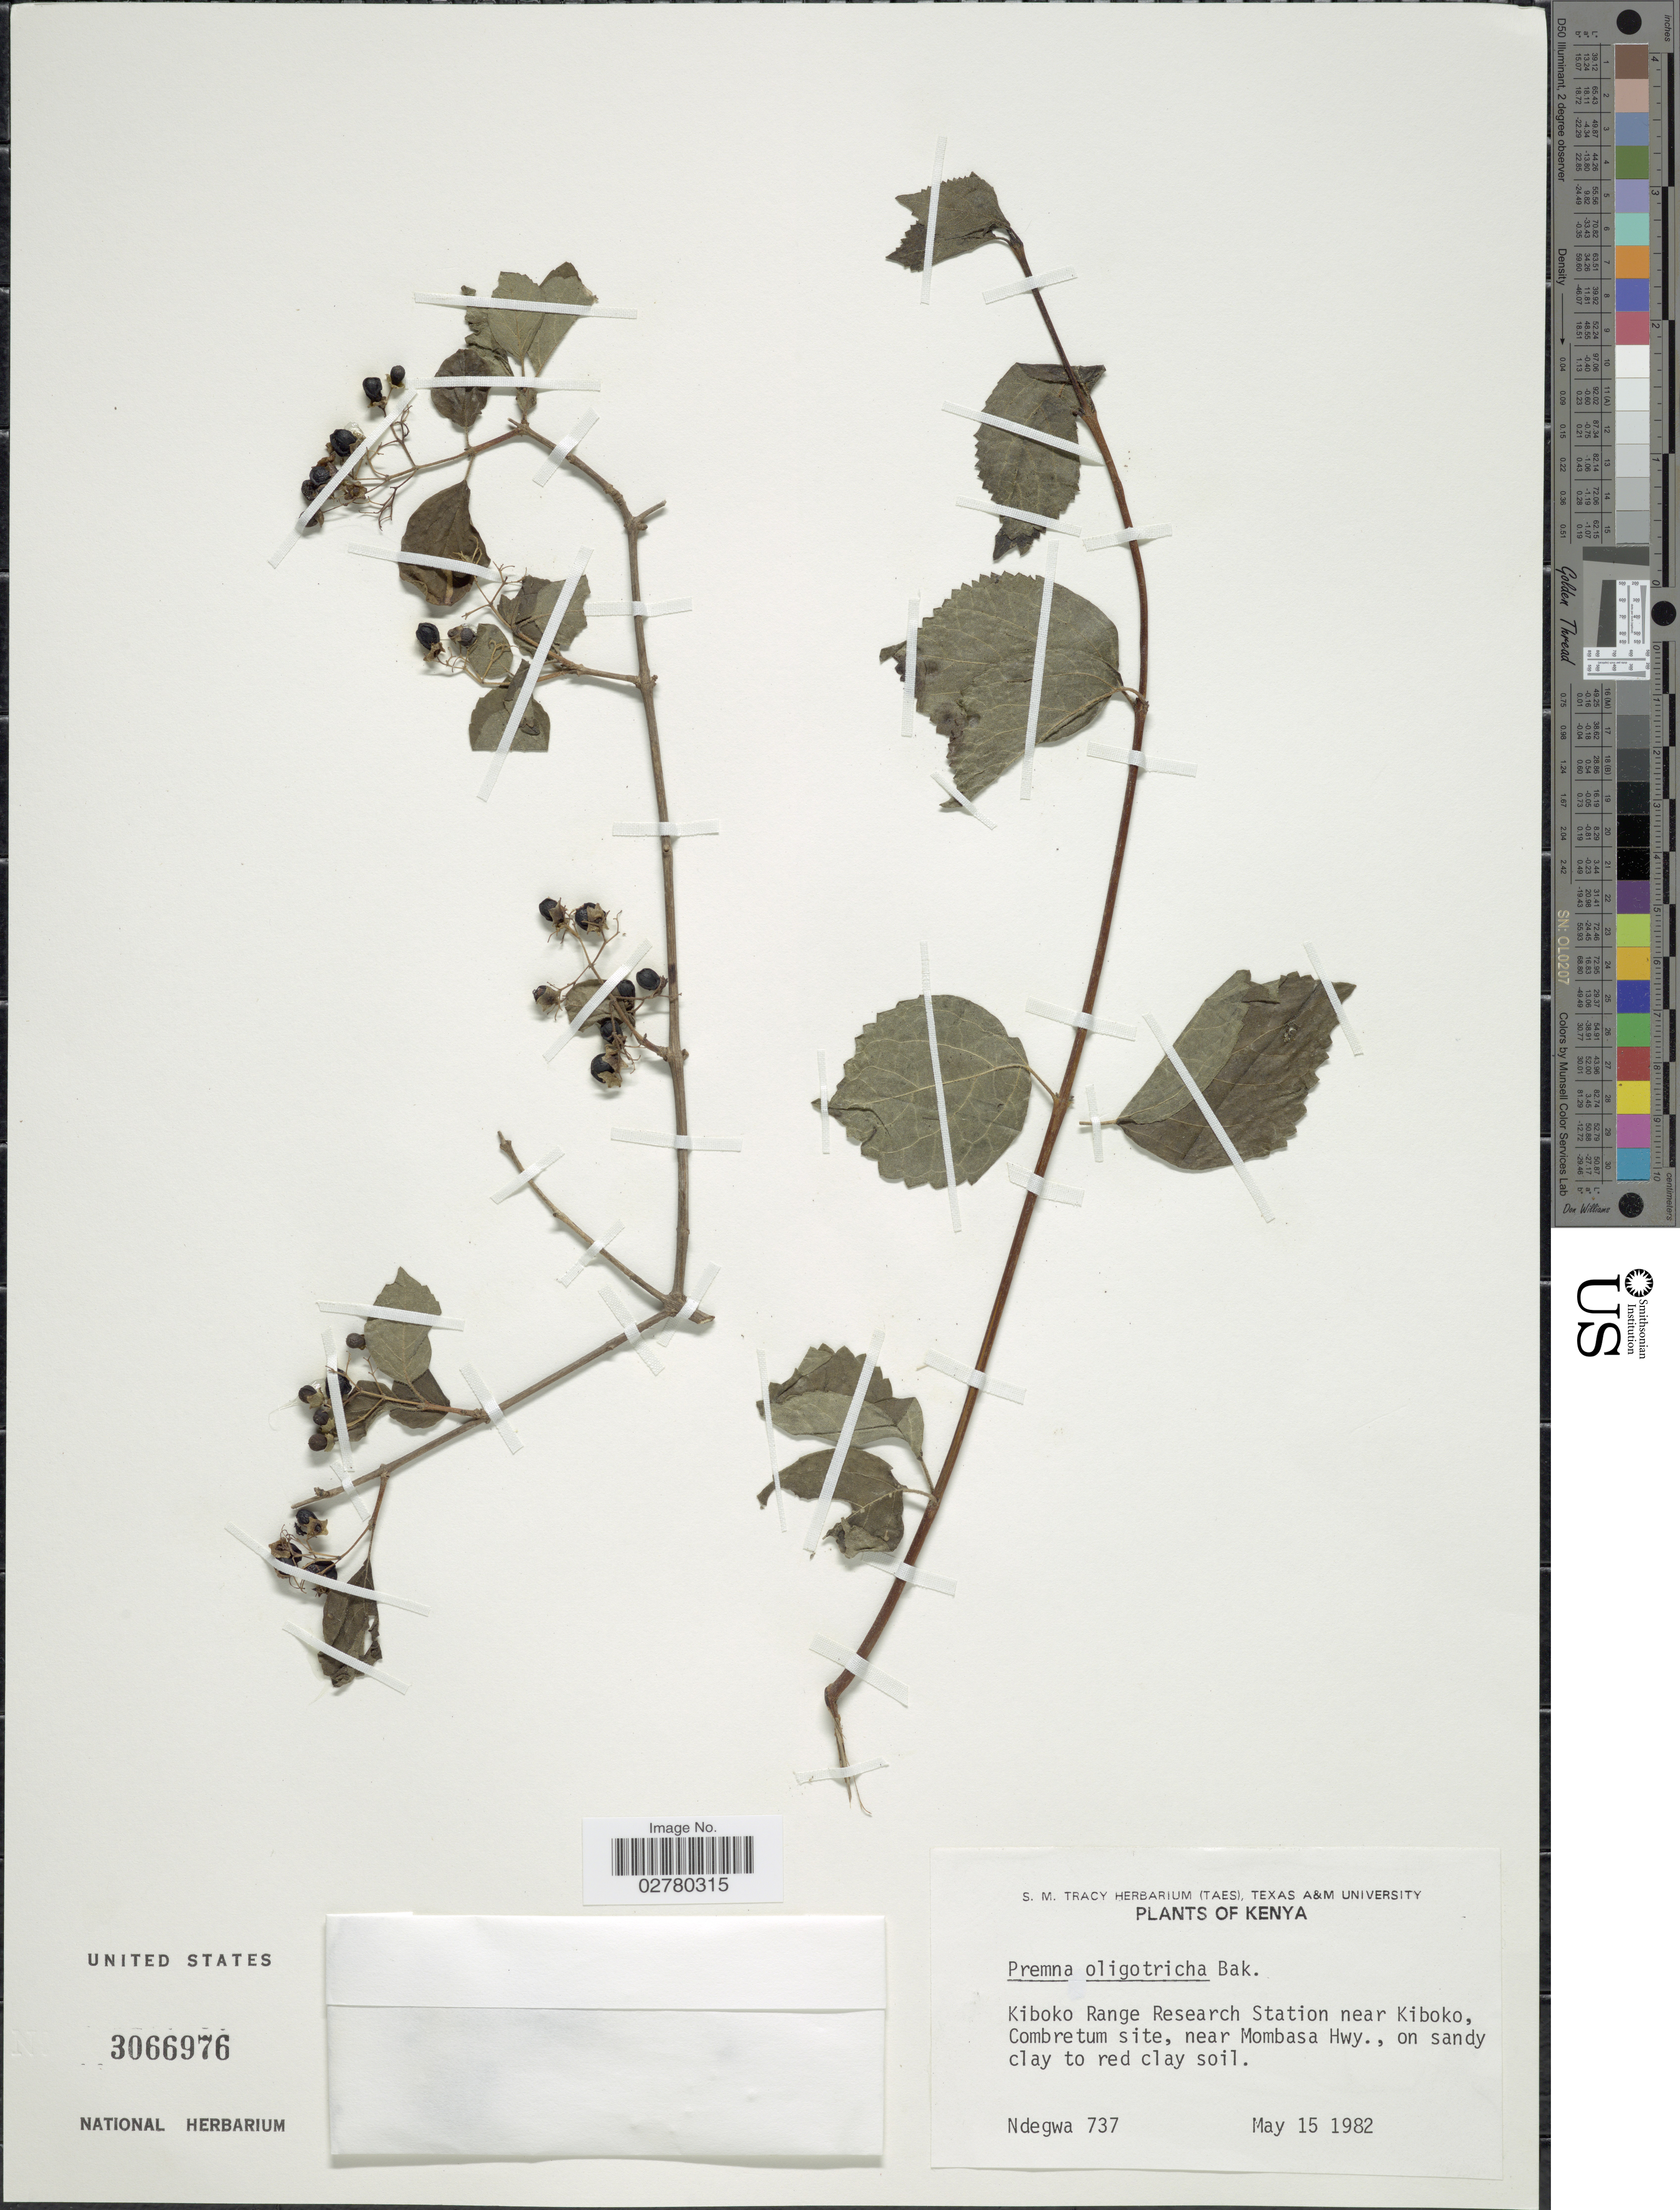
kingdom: Plantae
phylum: Tracheophyta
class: Magnoliopsida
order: Lamiales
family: Lamiaceae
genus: Premna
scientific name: Premna oligotricha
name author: Baker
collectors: -. Ndegwa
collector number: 737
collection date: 1982-05-15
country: Kenya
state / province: Mombasa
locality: Kiboko Range Research Station near Kiboko, Combretum site, near Mombasa Hwy.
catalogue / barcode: US 3066976